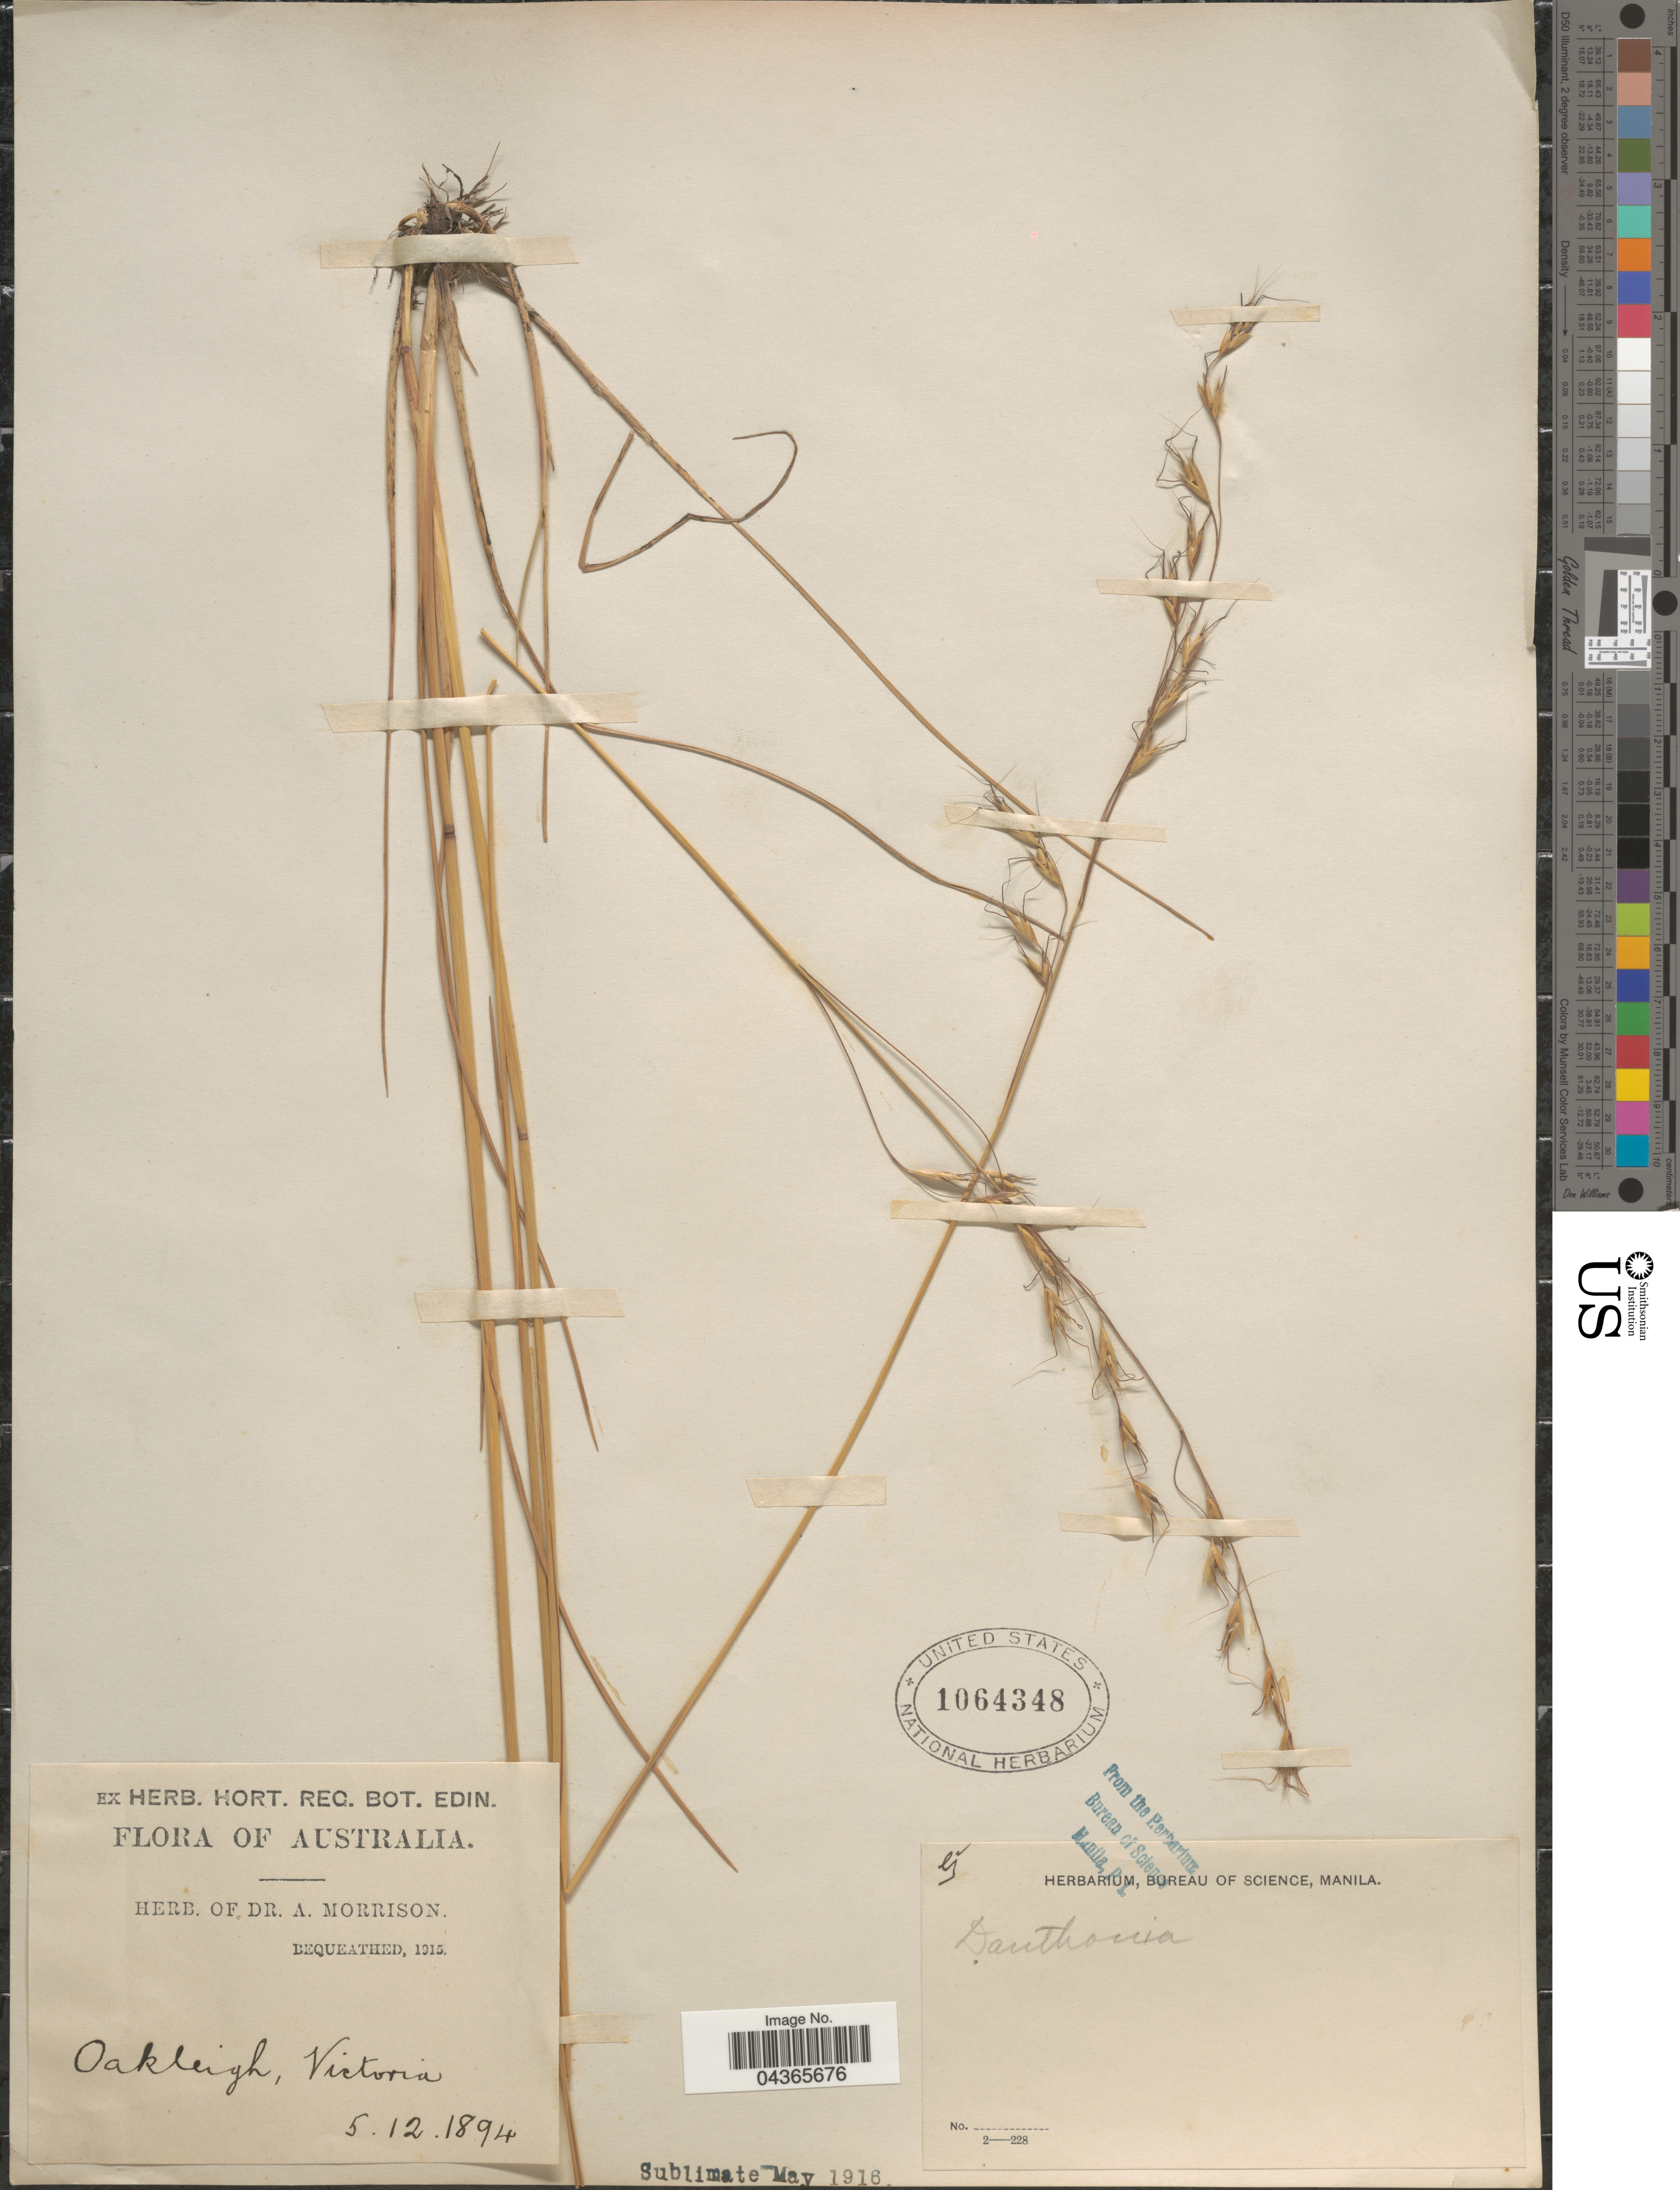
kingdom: Plantae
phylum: Tracheophyta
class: Liliopsida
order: Poales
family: Poaceae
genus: Rytidosperma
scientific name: Rytidosperma sp.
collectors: ex herb. Dr. A. Morrison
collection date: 1894-12-05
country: Australia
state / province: Victoria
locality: Oakleigh, Victoria.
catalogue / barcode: US 1064348